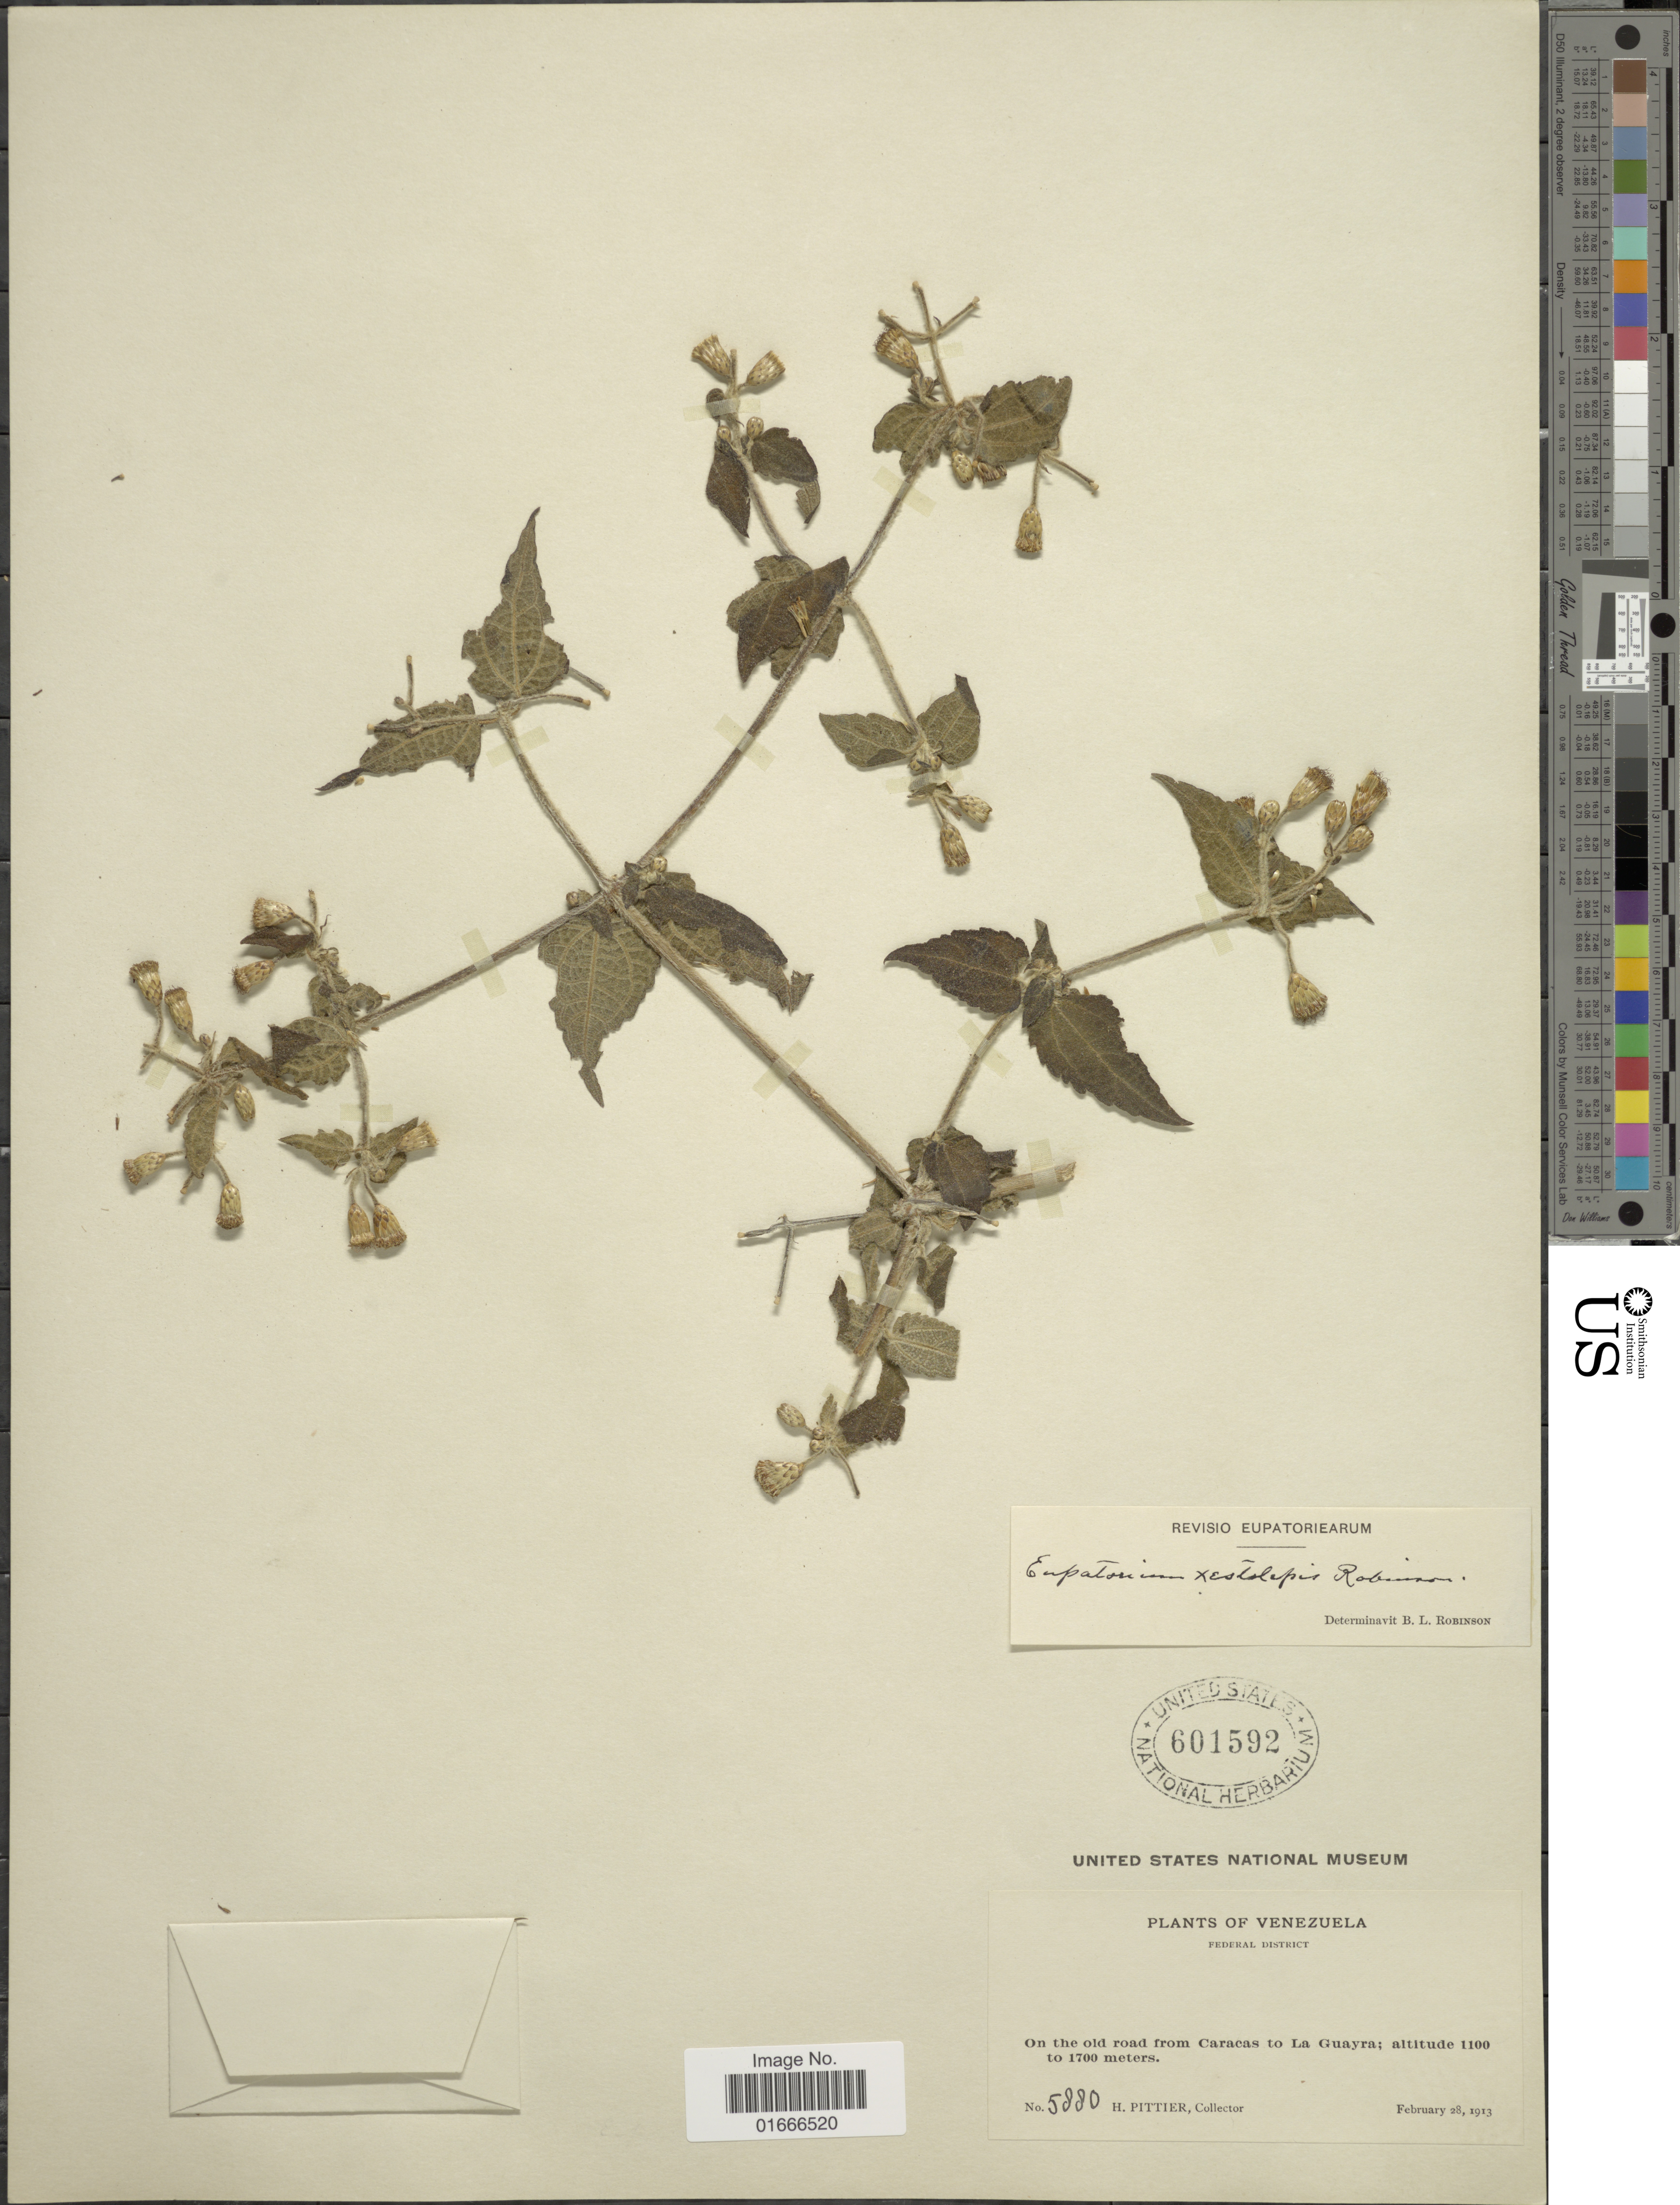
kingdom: Plantae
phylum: Tracheophyta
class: Magnoliopsida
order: Asterales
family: Asteraceae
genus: Chromolaena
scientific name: Chromolaena xestolepis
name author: (B.L. Rob.) R.M. King & H. Rob.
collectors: H. F. Pittier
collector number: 5880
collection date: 1913-02-28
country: Venezuela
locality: Federal District, on the old road from Caracas to La Guayra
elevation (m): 1100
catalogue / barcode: US 601592